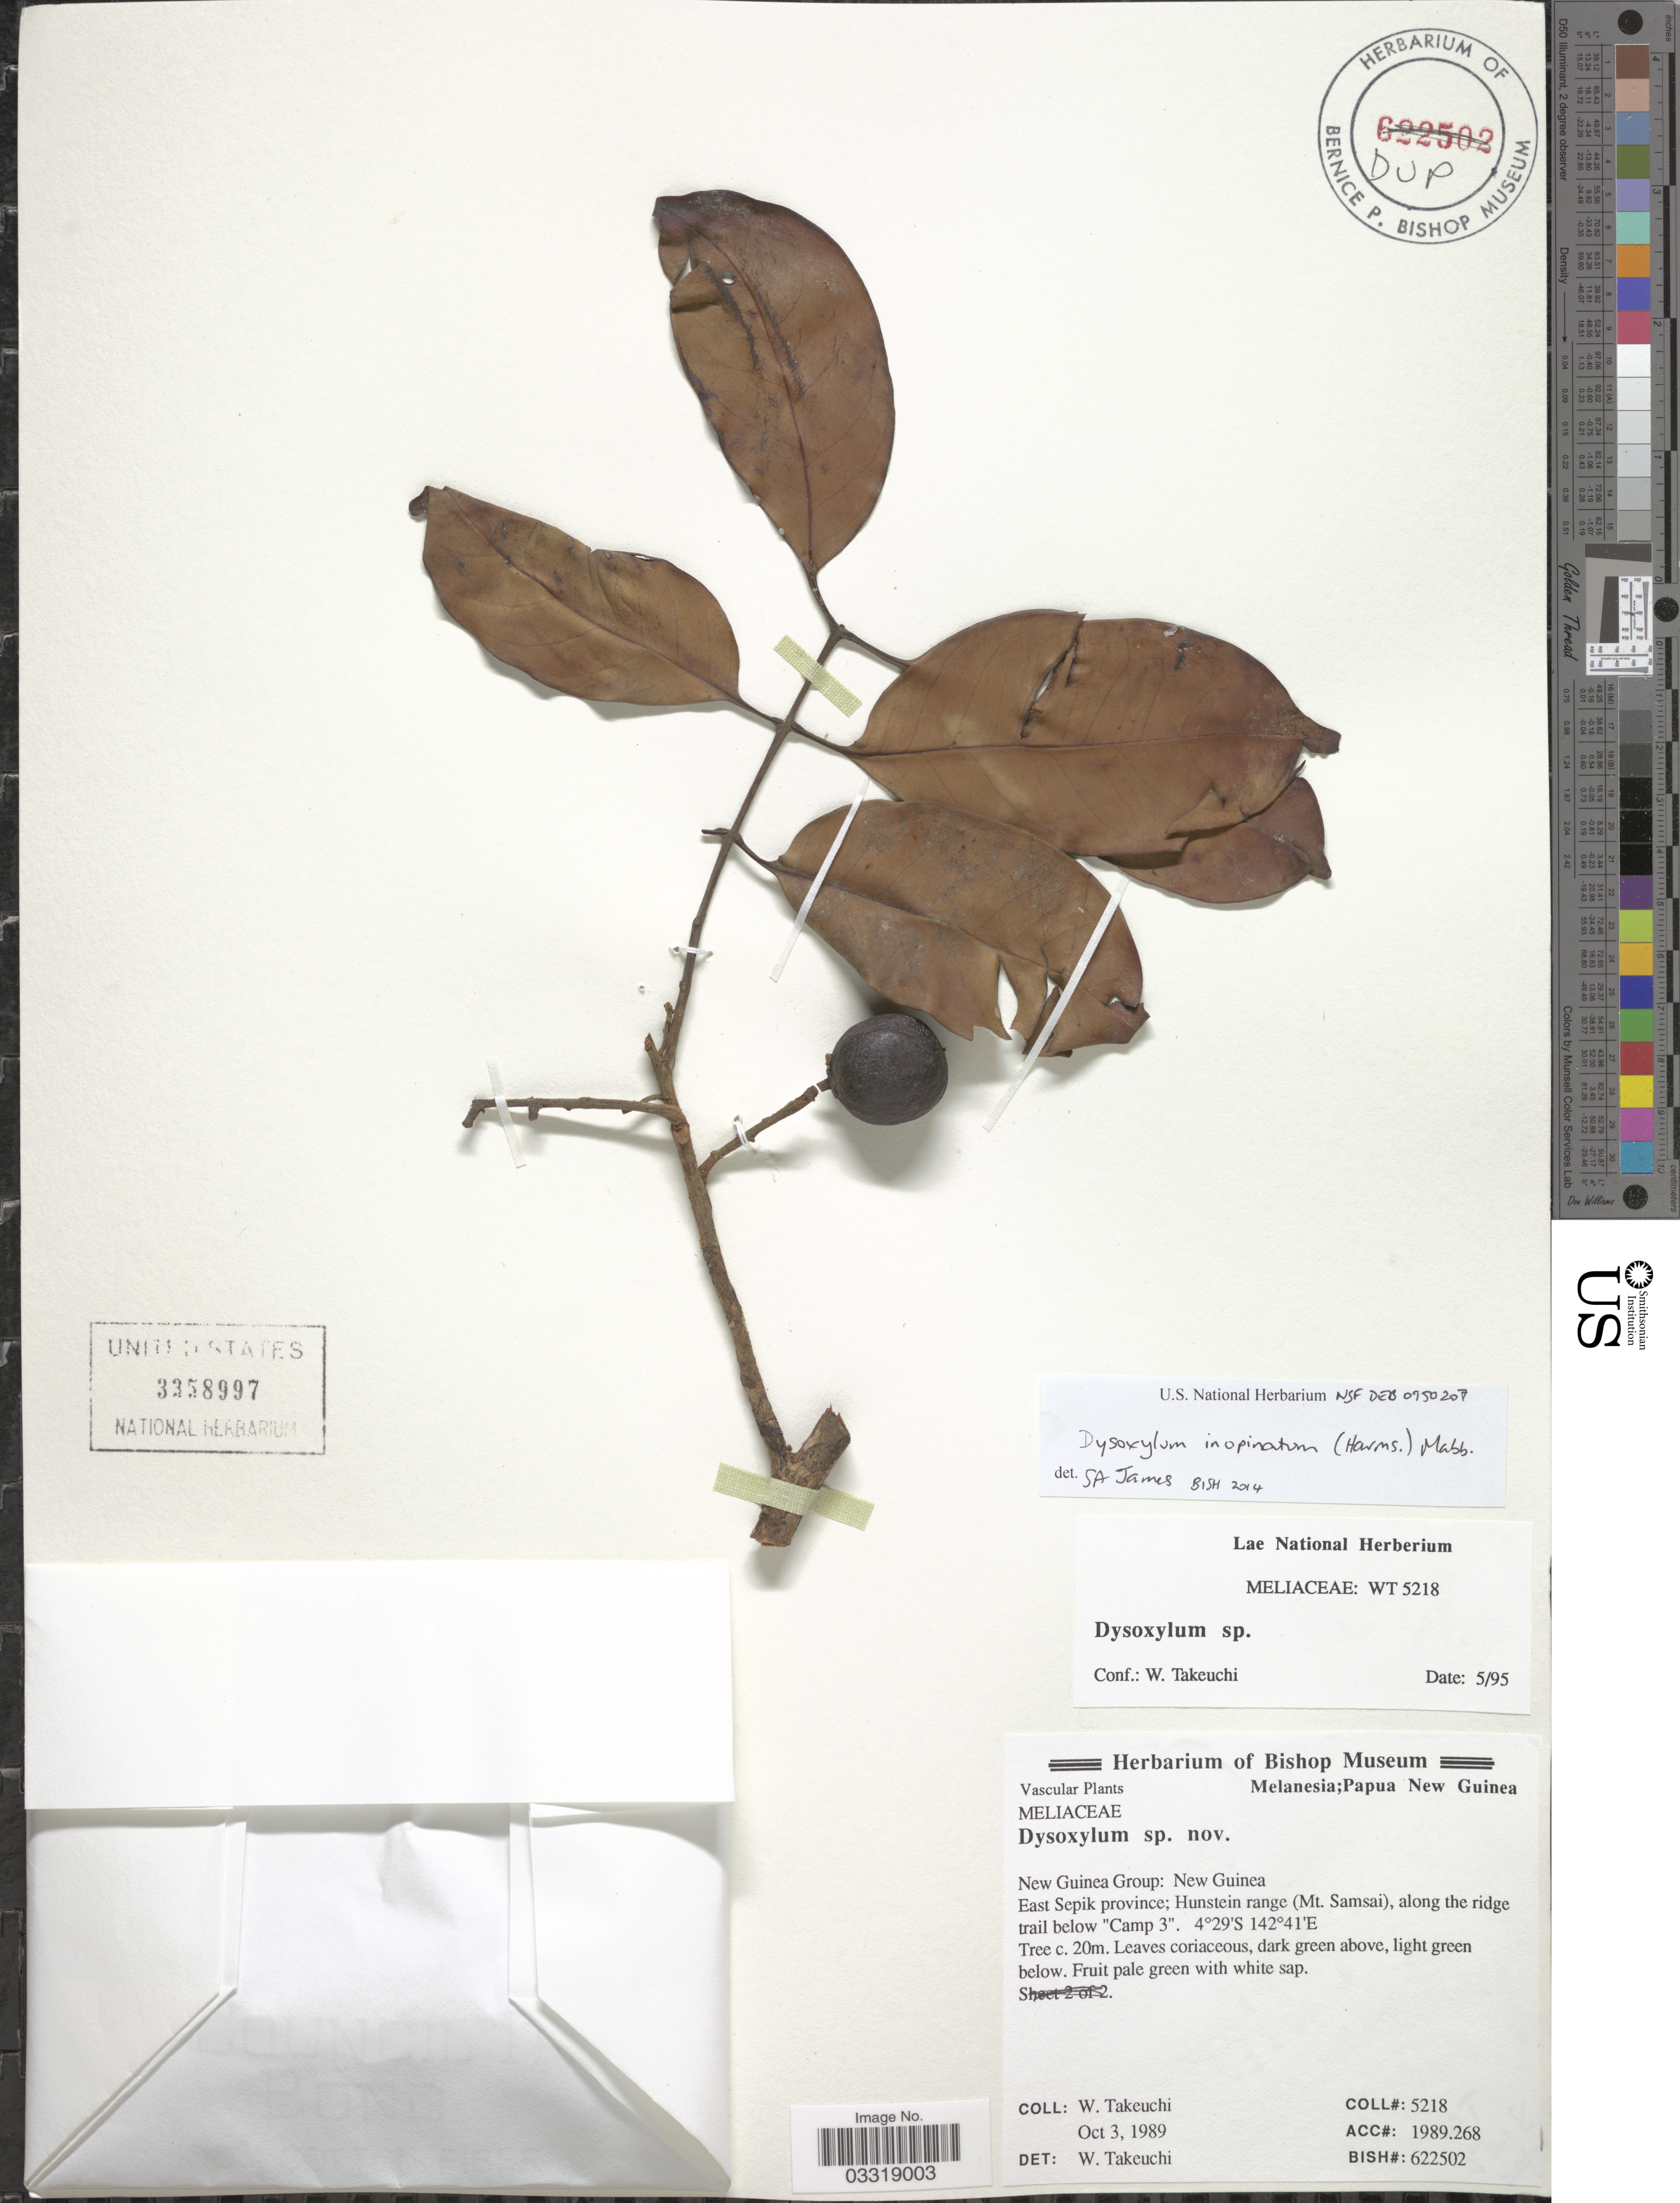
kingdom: Plantae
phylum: Tracheophyta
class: Magnoliopsida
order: Sapindales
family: Meliaceae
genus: Pseudocarapa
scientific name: Pseudocarapa inopinata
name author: Harms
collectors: W. Takeuchi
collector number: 5218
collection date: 1989-10-03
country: Papua New Guinea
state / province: East Sepik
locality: New Guinea Group: New Guinea. East Sepik province. Hunstein range (Mt. Samsai), along the ridge trail below "Camp 3".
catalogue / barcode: US 3358997